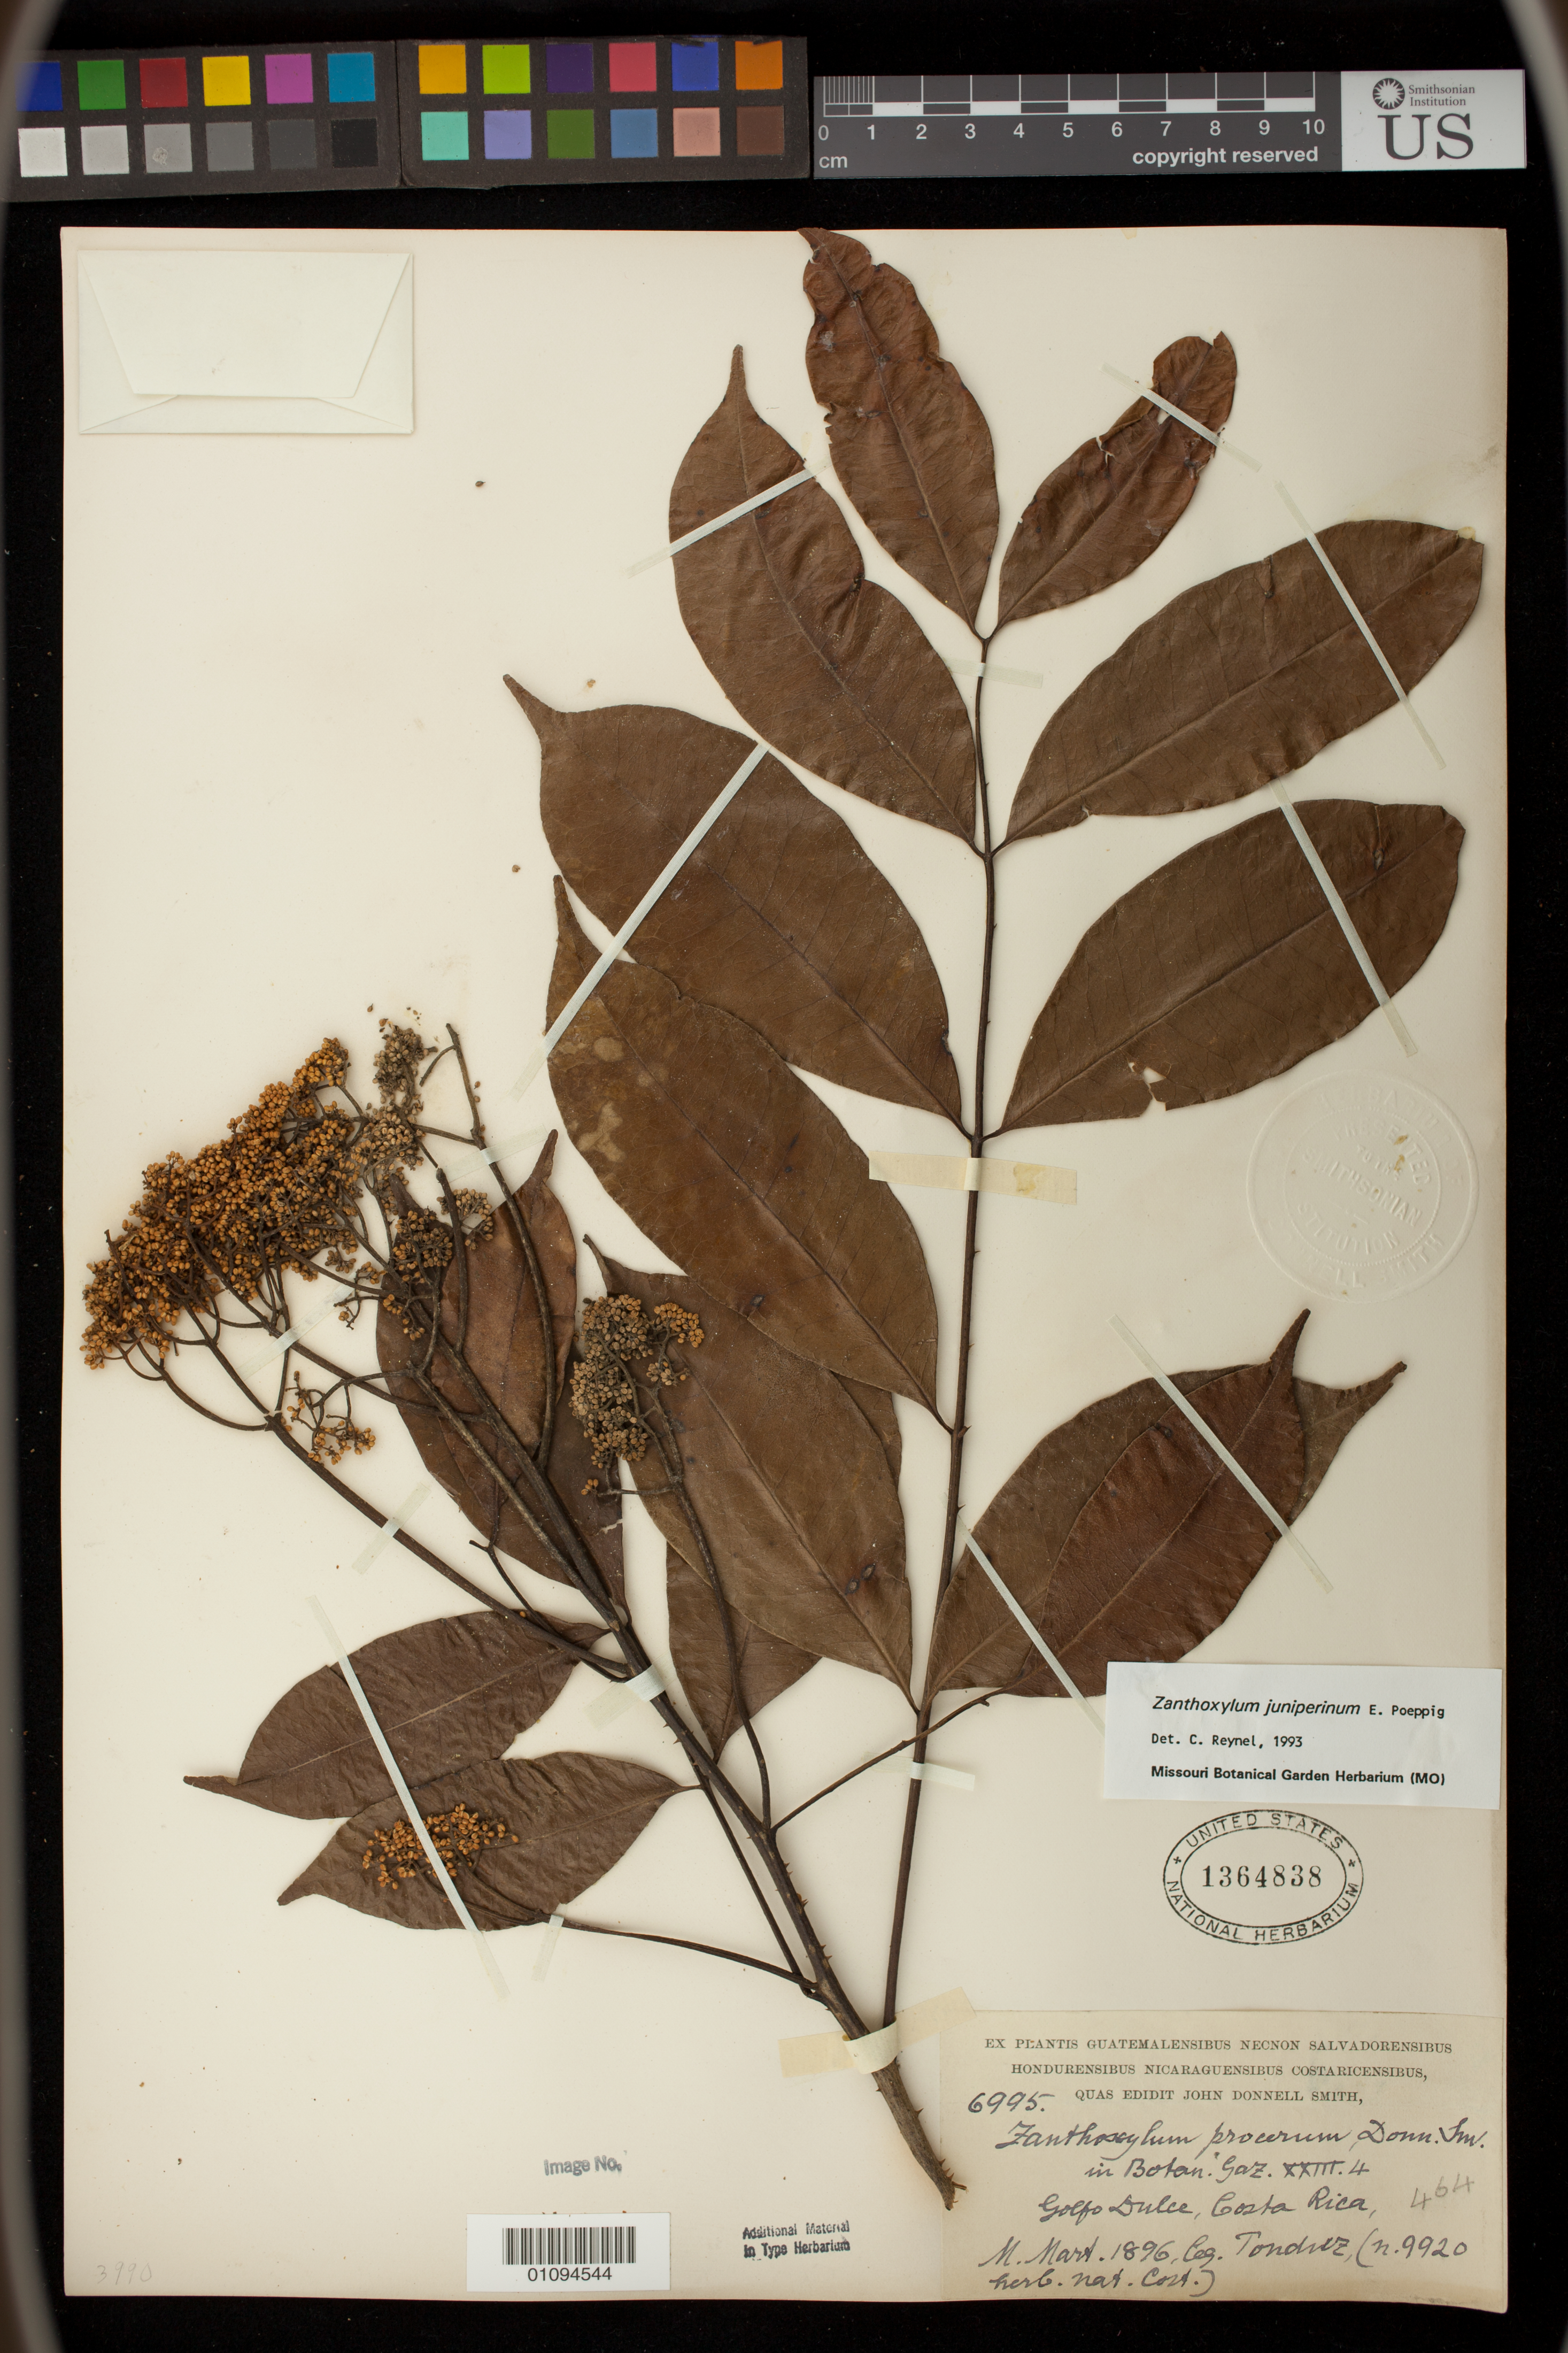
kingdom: Plantae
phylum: Tracheophyta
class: Magnoliopsida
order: Sapindales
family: Rutaceae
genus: Zanthoxylum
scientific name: Zanthoxylum procerum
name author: Donn. Sm.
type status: Syntype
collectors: A. Tonduz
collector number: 9920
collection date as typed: Mar 1896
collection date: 1896-03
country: Costa Rica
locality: Golfo Dulce.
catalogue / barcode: US 1364838